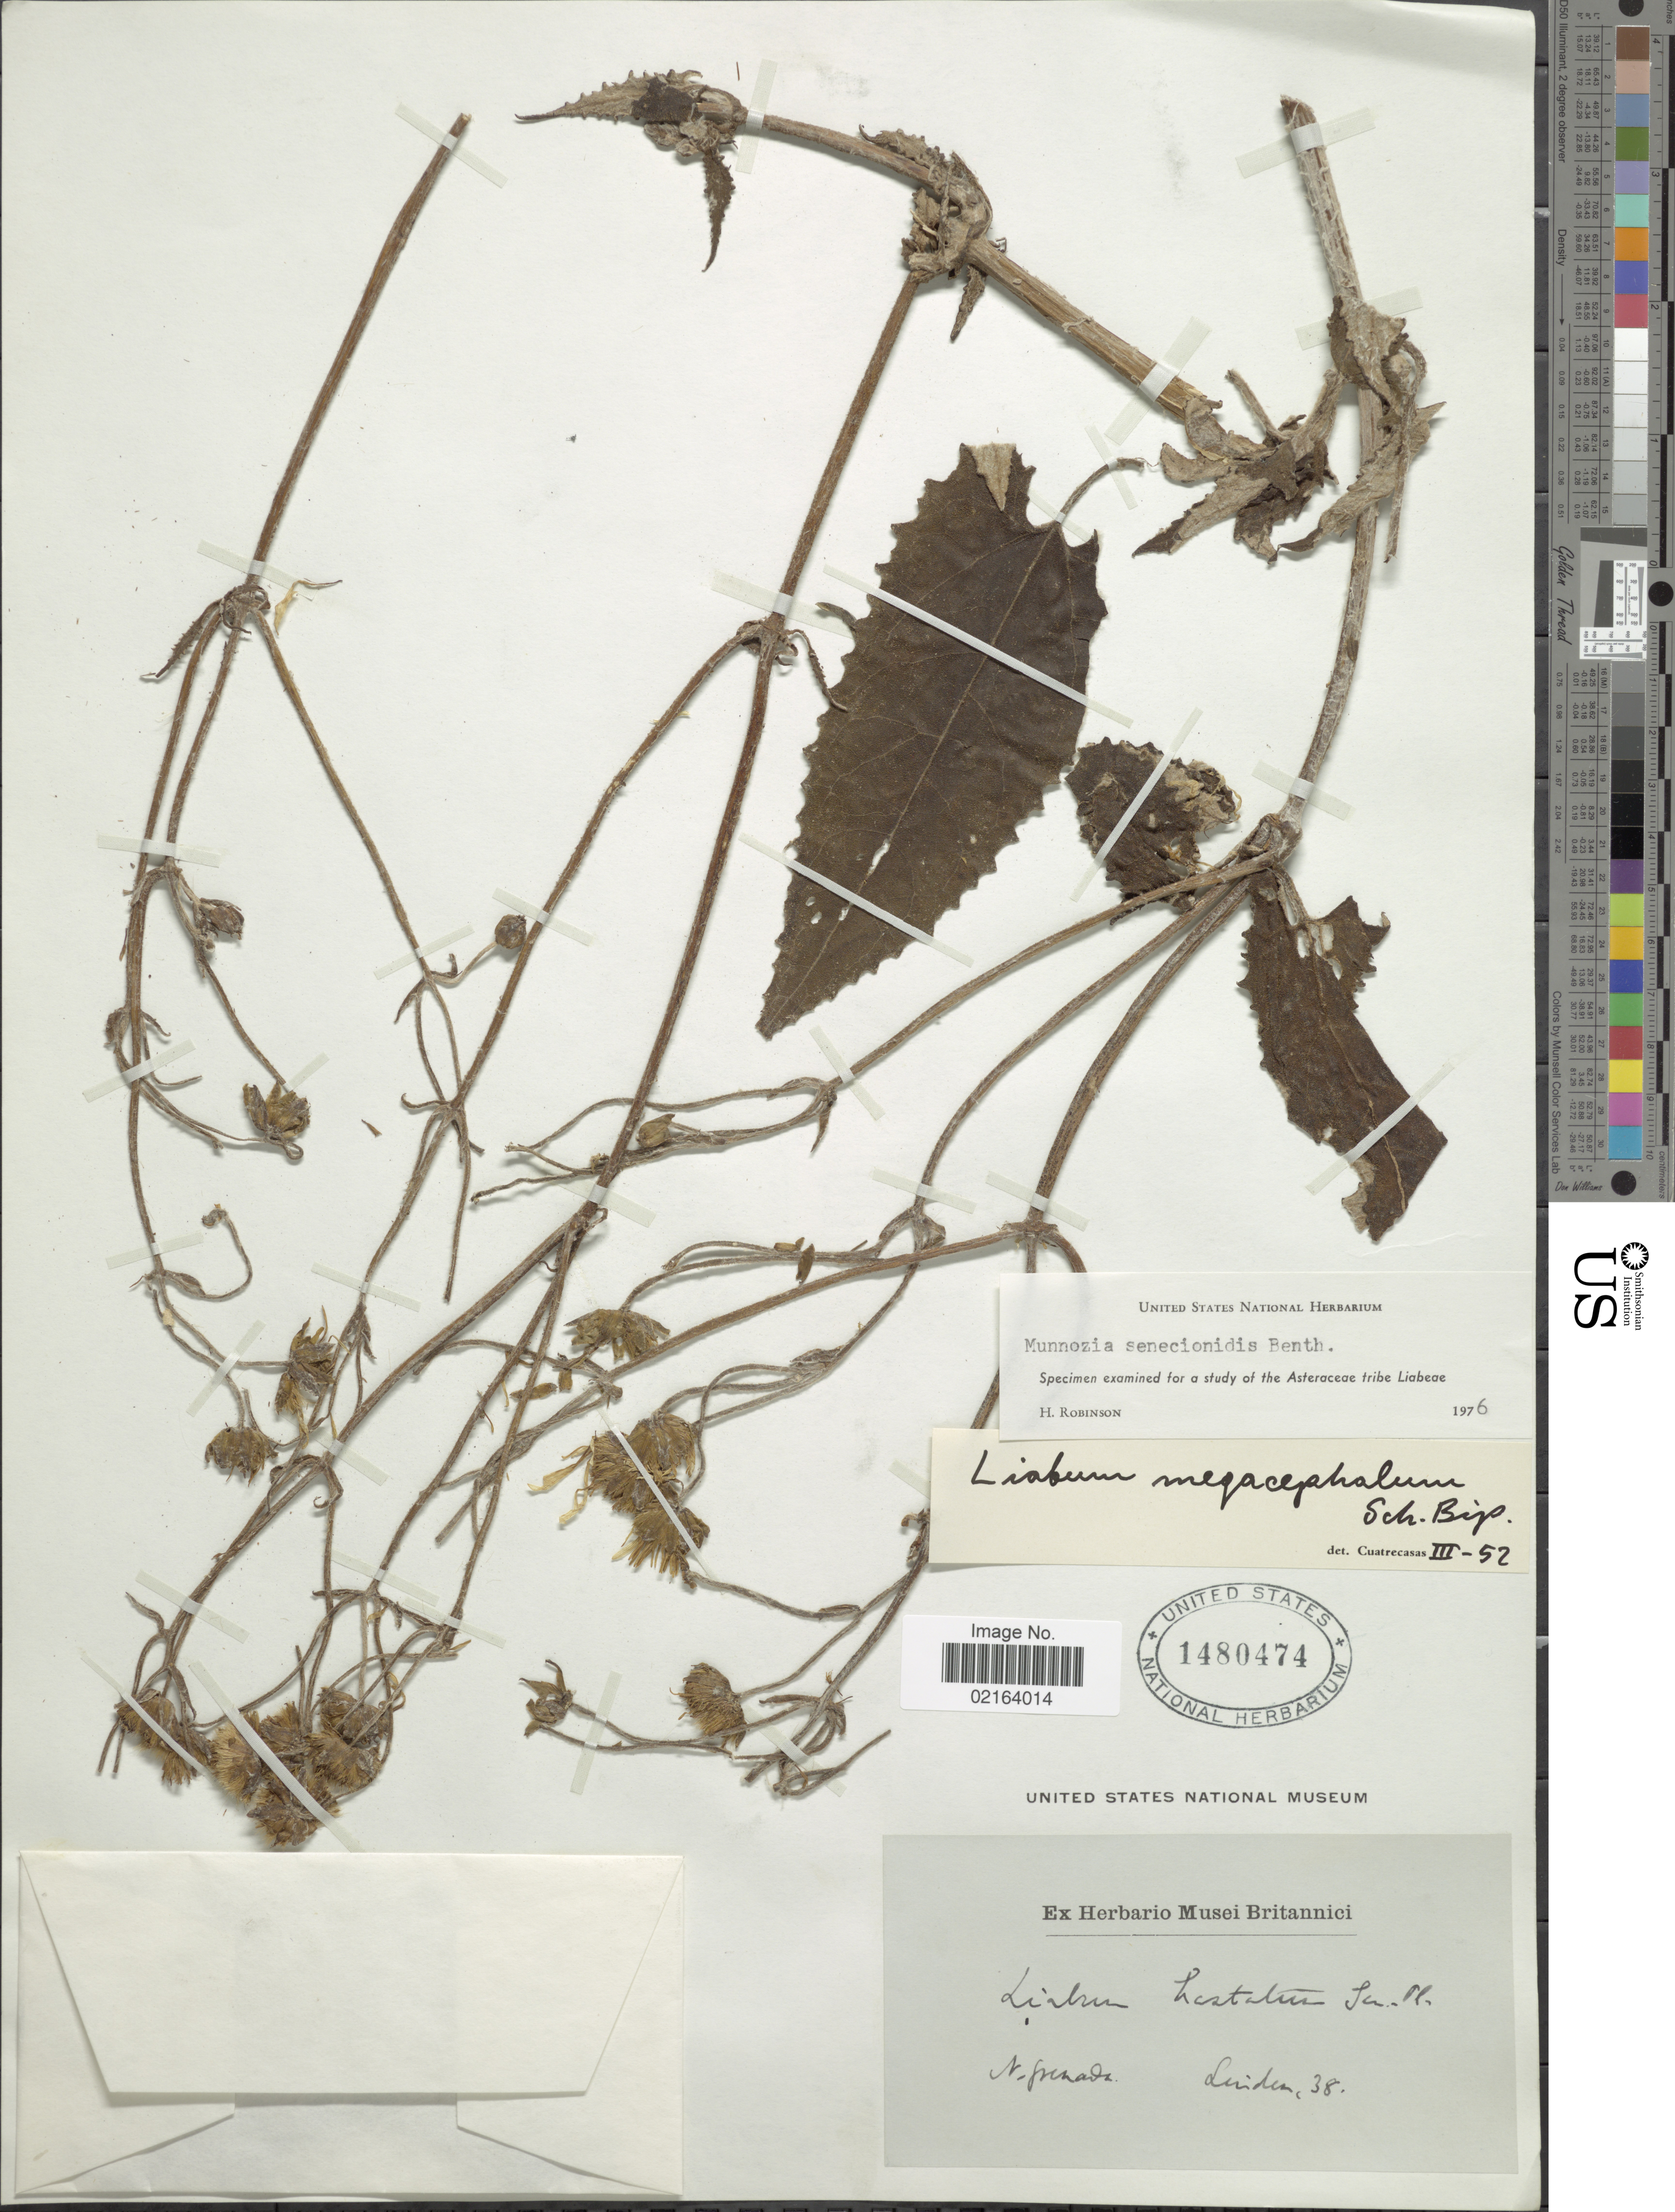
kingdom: Plantae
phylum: Tracheophyta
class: Magnoliopsida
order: Asterales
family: Asteraceae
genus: Munnozia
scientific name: Munnozia senecionidis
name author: Benth.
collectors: -- Linden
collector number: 38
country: Colombia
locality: New Granada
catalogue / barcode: US 1480474